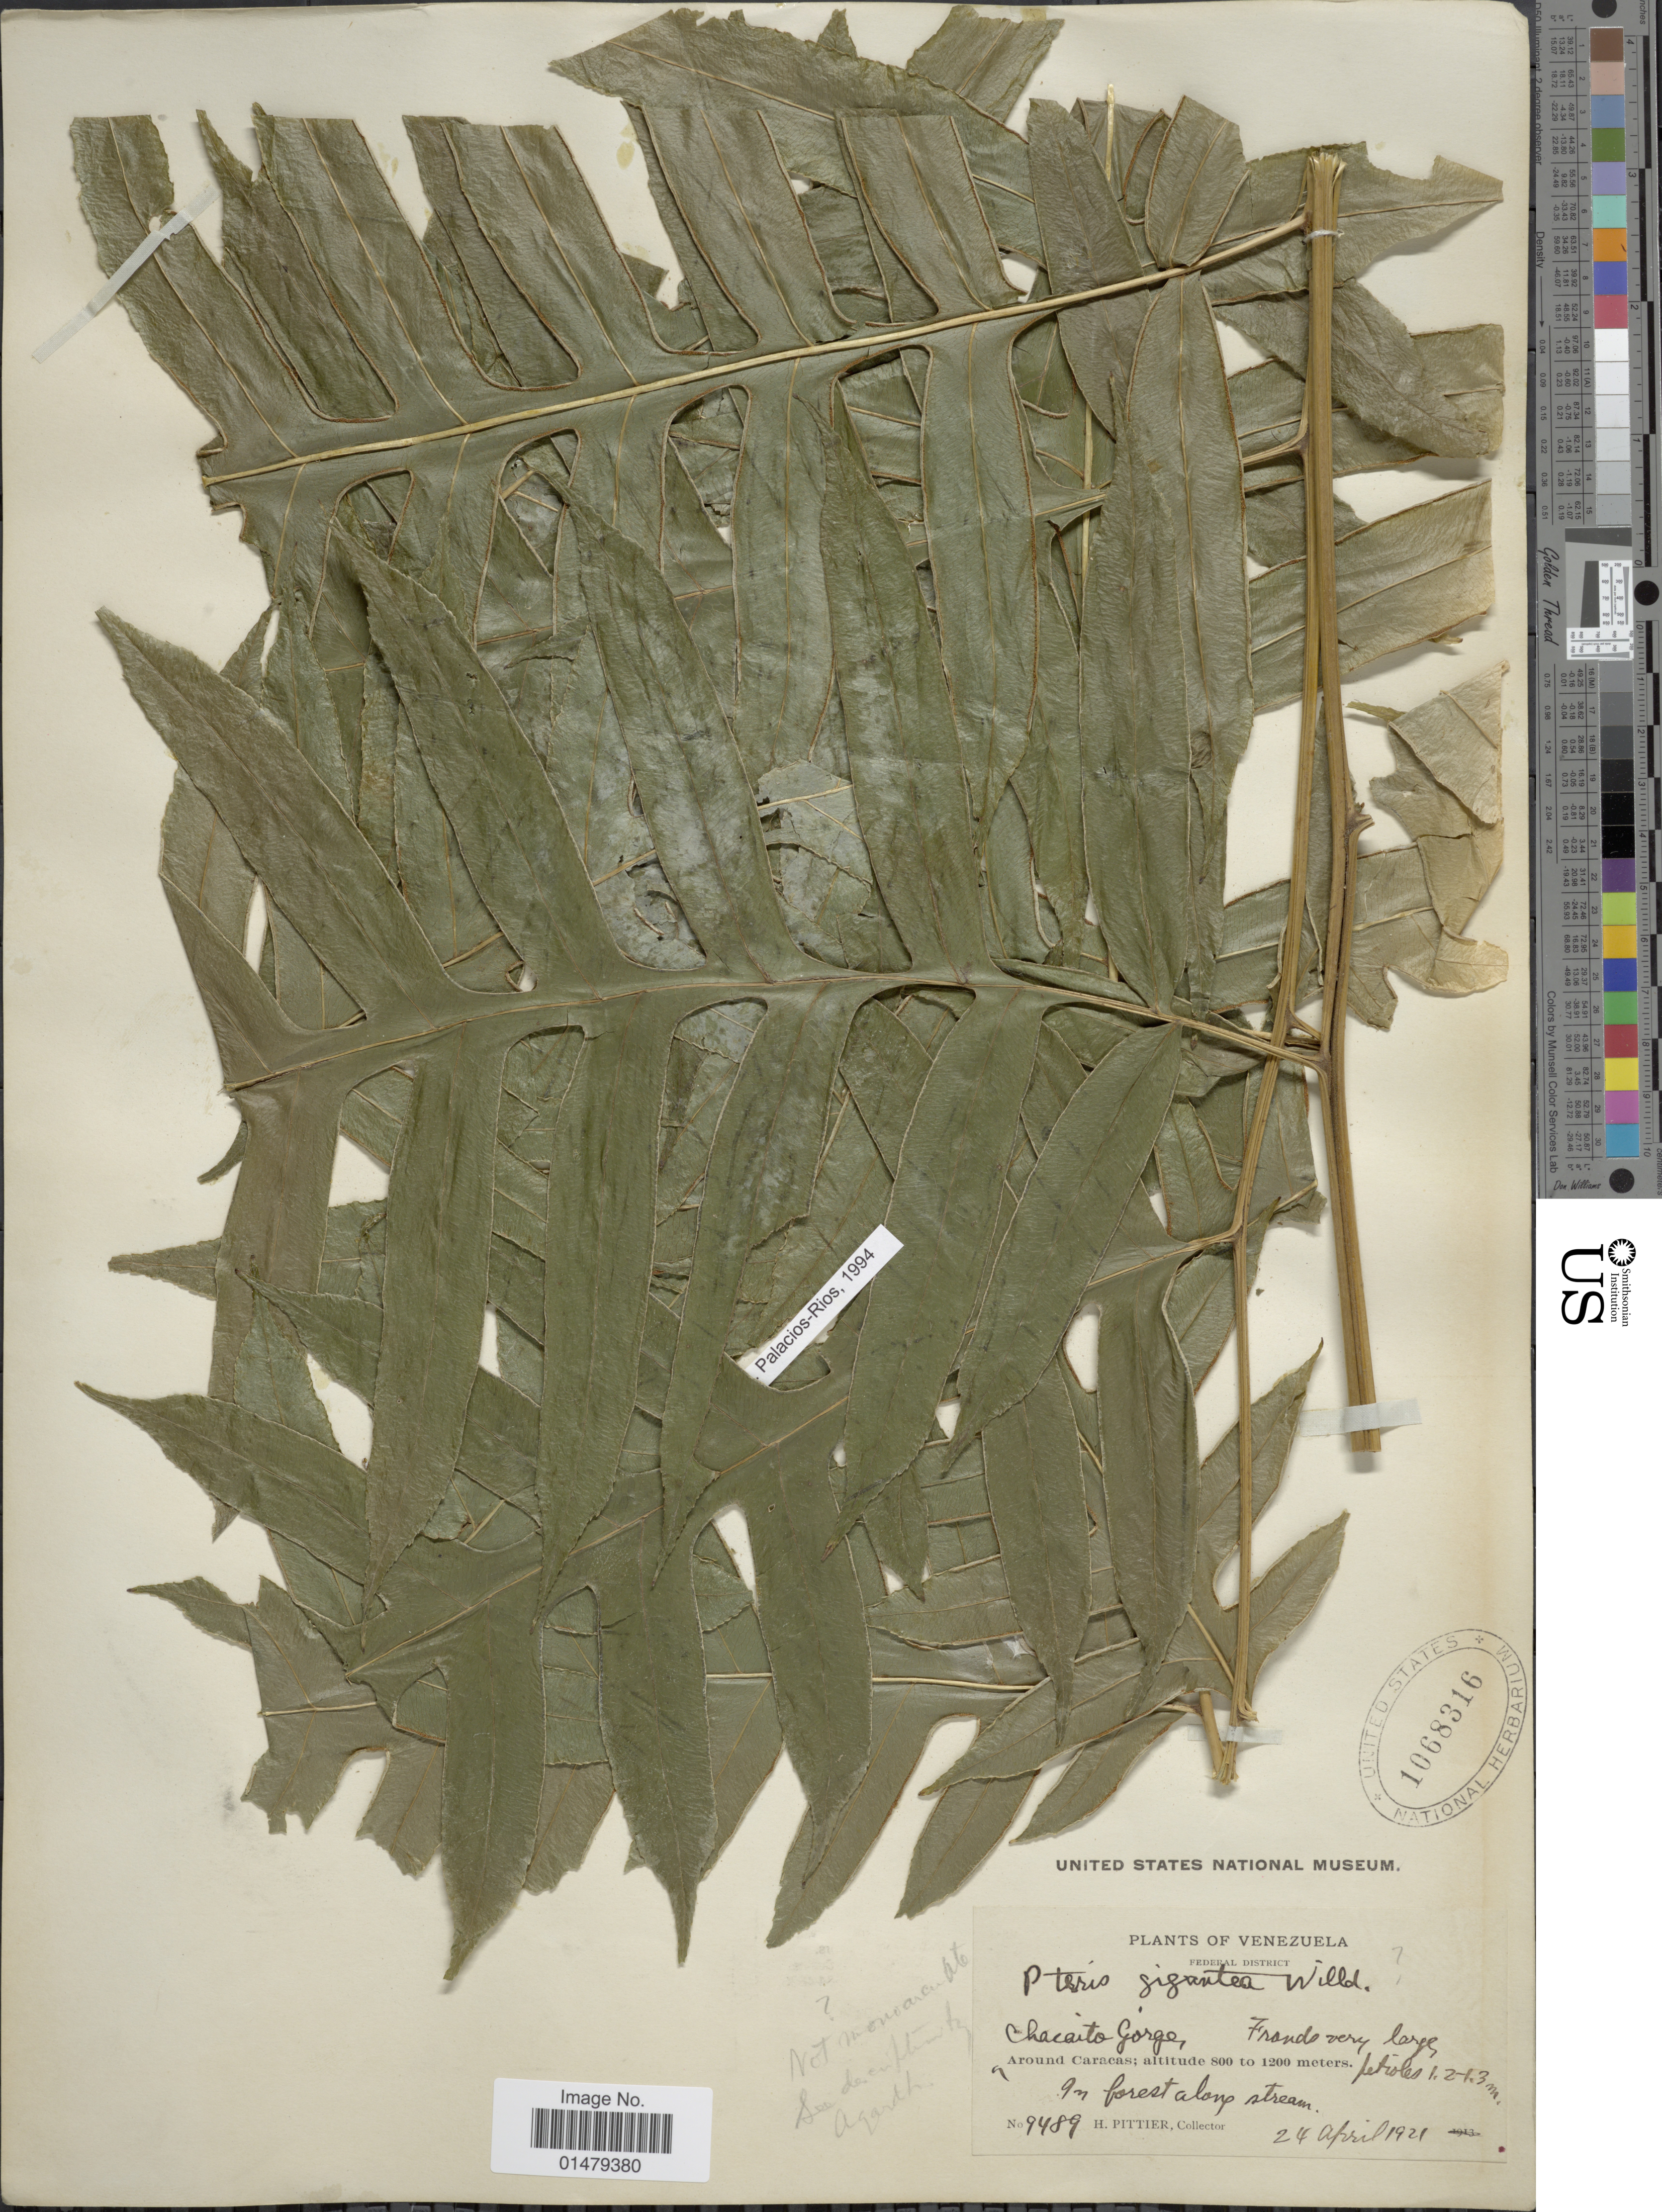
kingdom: Plantae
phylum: Tracheophyta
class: Polypodiopsida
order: Polypodiales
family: Pteridaceae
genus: Pteris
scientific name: Pteris gigantea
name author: Willd.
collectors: H. F. Pittier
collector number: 9489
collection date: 1921-04-24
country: Venezuela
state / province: Distrito Federal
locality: Federal District. Chacaito Gorge. Around Caracas. In forest along stream.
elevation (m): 800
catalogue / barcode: US 1068316